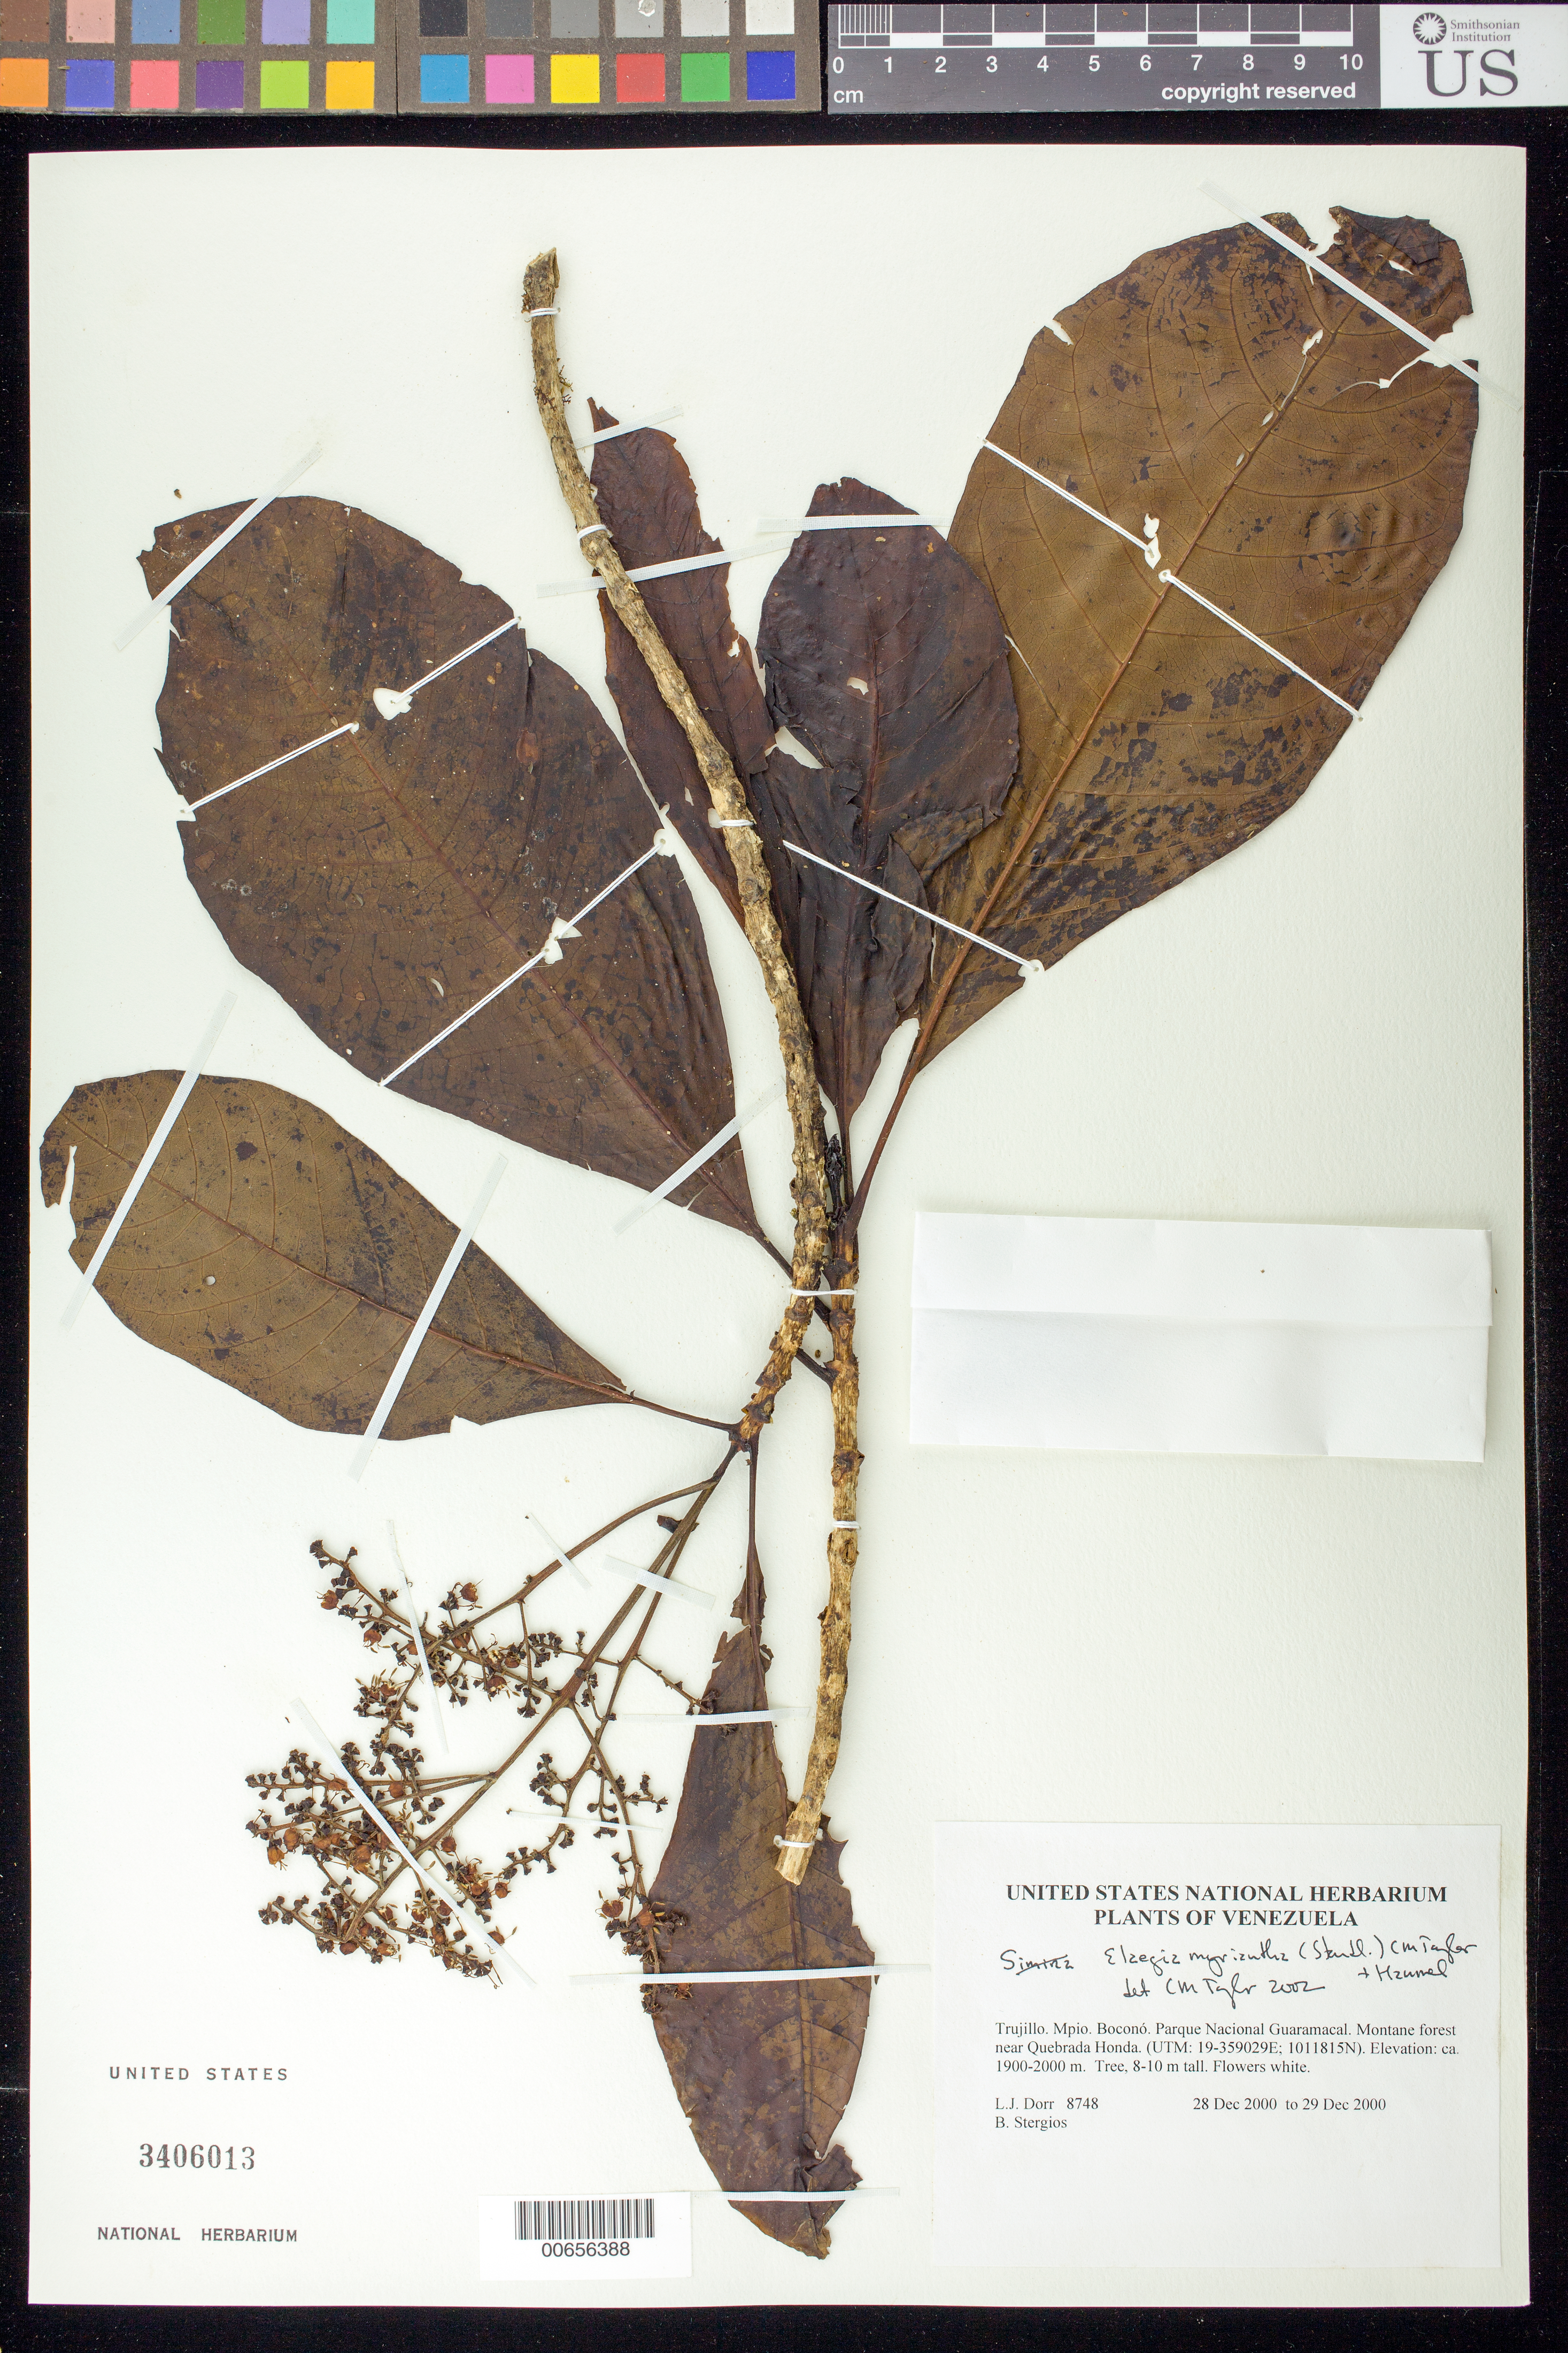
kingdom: Plantae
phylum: Tracheophyta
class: Magnoliopsida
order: Gentianales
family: Rubiaceae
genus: Elaeagia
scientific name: Elaeagia myriantha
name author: (Standl.) C.M. Taylor & Hammel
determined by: Taylor, Charlotte M.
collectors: L. J. Dorr & B. G. Stergios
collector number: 8748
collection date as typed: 28 Dec 2000 to 29 Dec 2000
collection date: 2000-12-28/2000-12-29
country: Venezuela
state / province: Trujillo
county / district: Boconó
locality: Parque Nacional Guaramacal near Quebrada Honda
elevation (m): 1900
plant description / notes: MO, PORT, US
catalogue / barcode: US 3406013